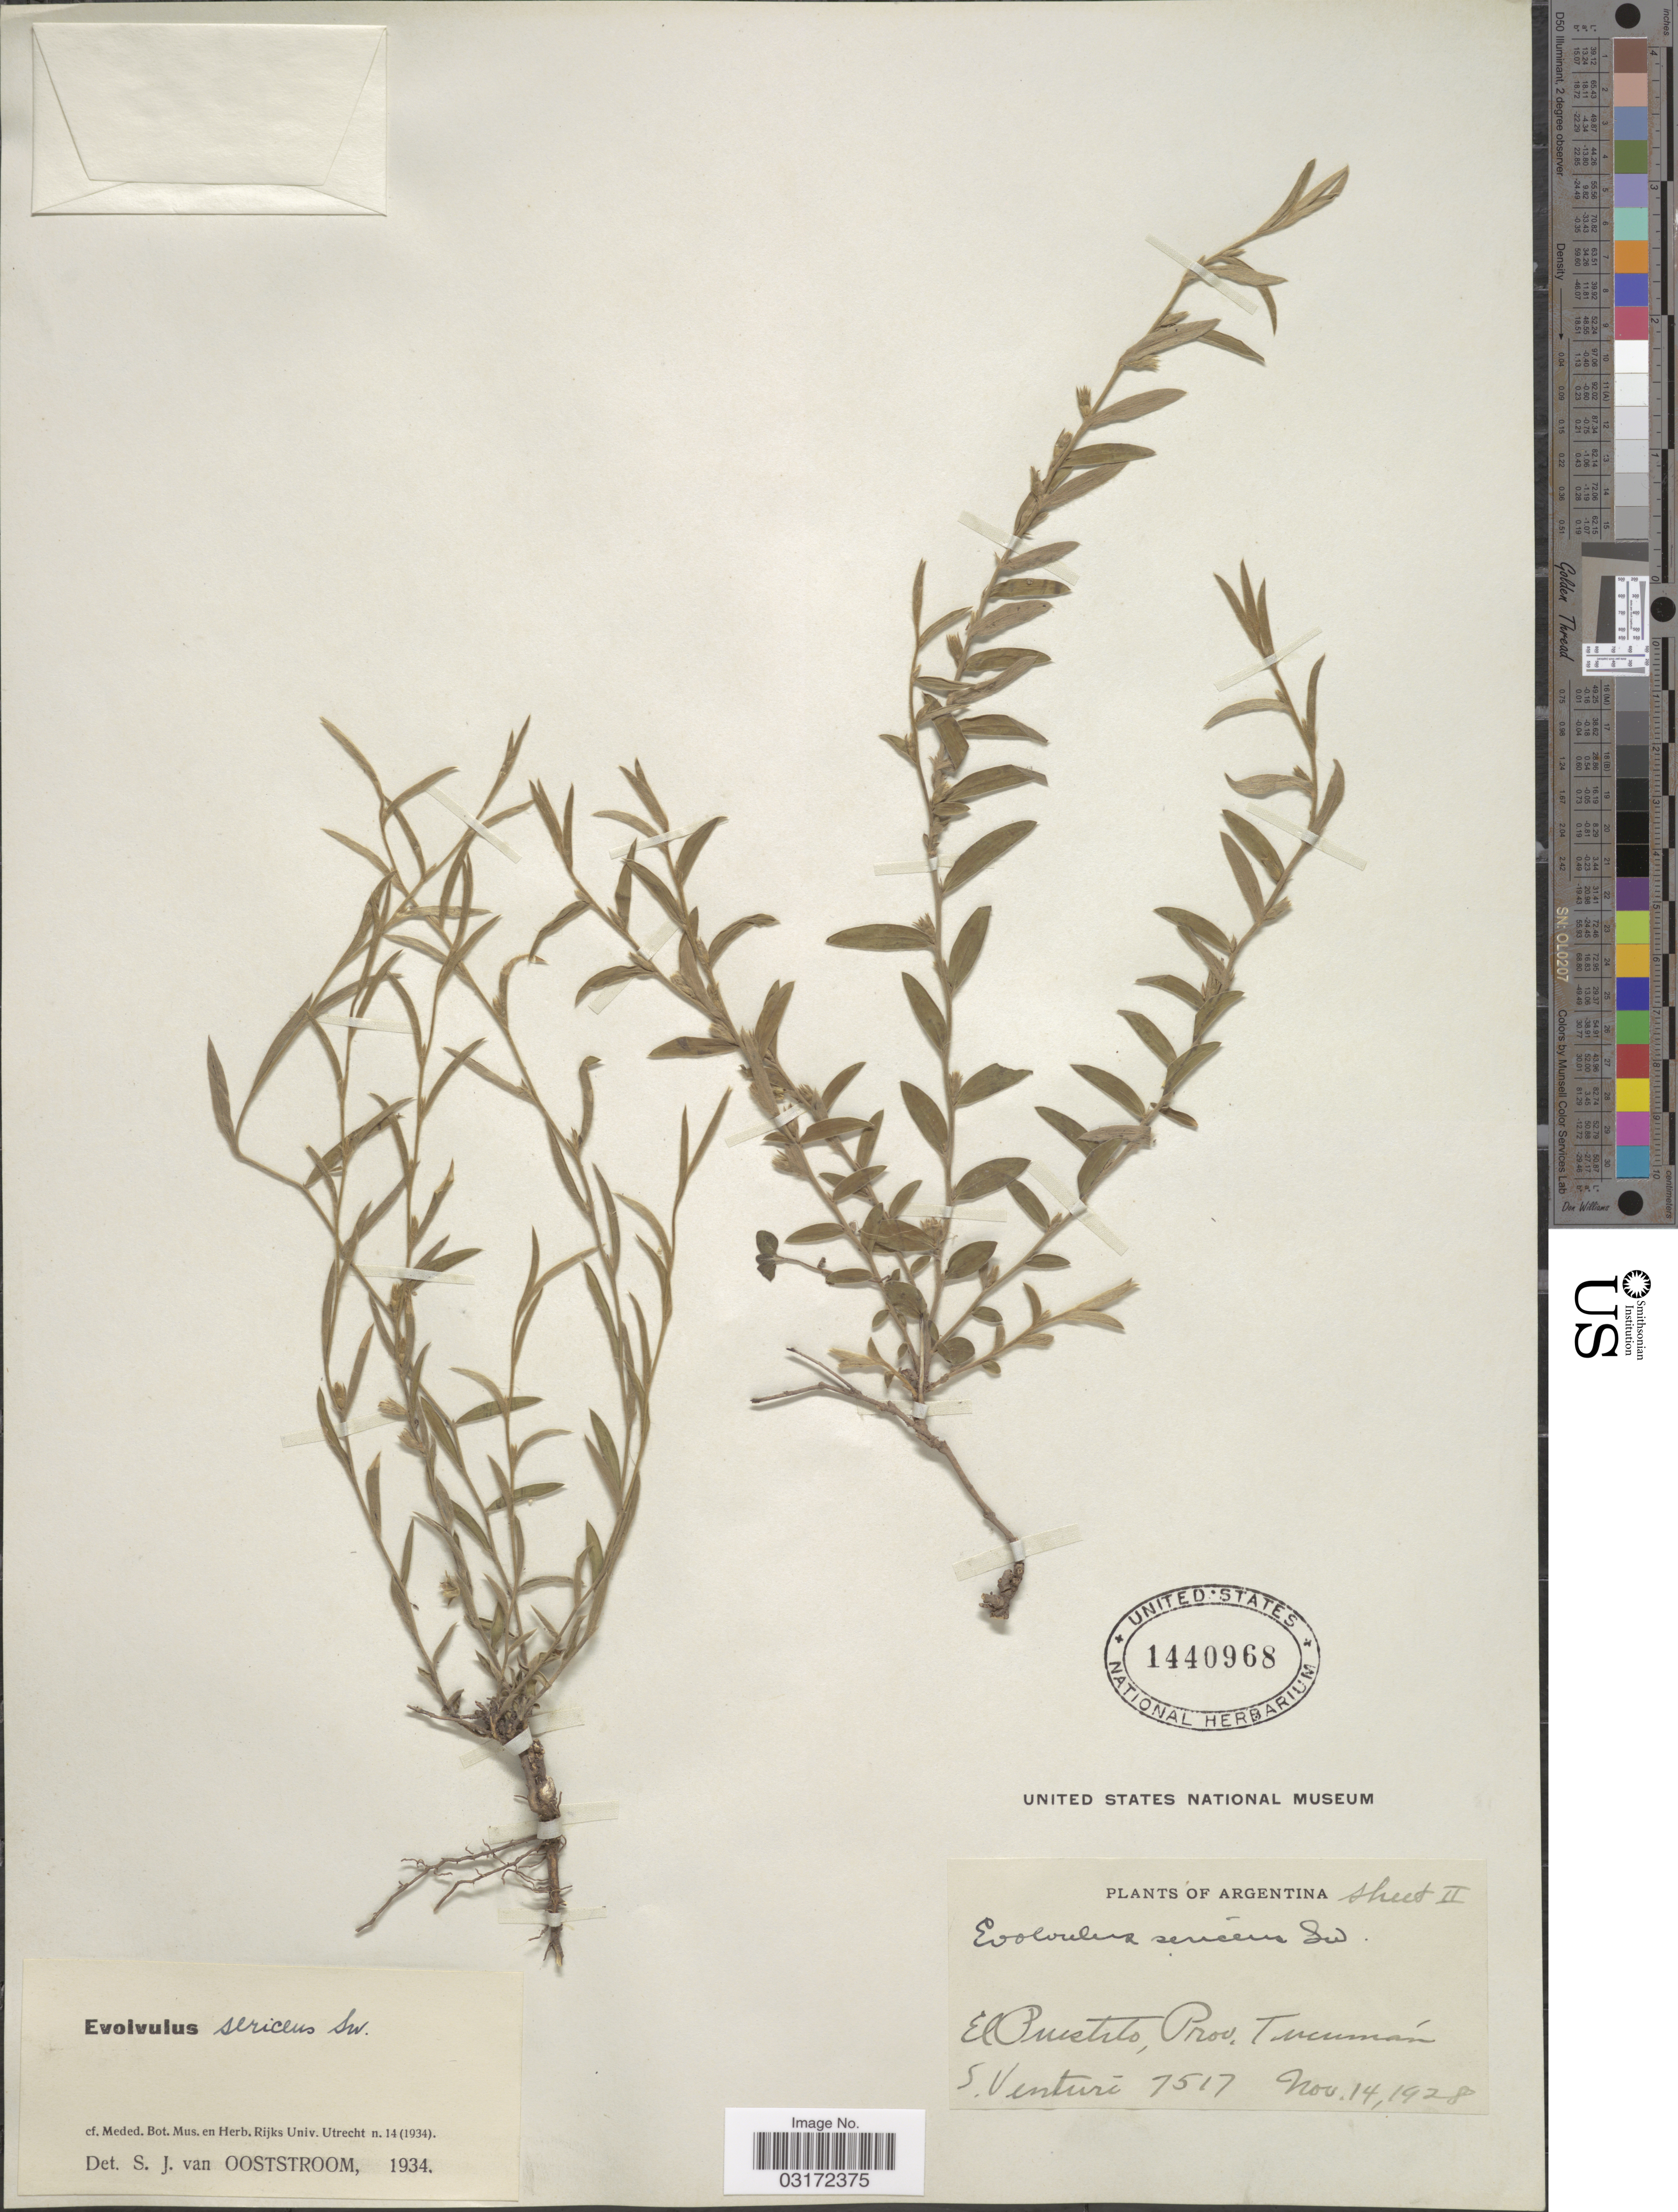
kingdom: Plantae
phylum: Tracheophyta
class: Magnoliopsida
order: Solanales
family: Convolvulaceae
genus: Evolvulus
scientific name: Evolvulus sericeus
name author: Sw.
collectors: S. Venturi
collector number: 7517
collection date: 1928-11-14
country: Argentina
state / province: Tucuman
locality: El Puestito.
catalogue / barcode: US 1440968